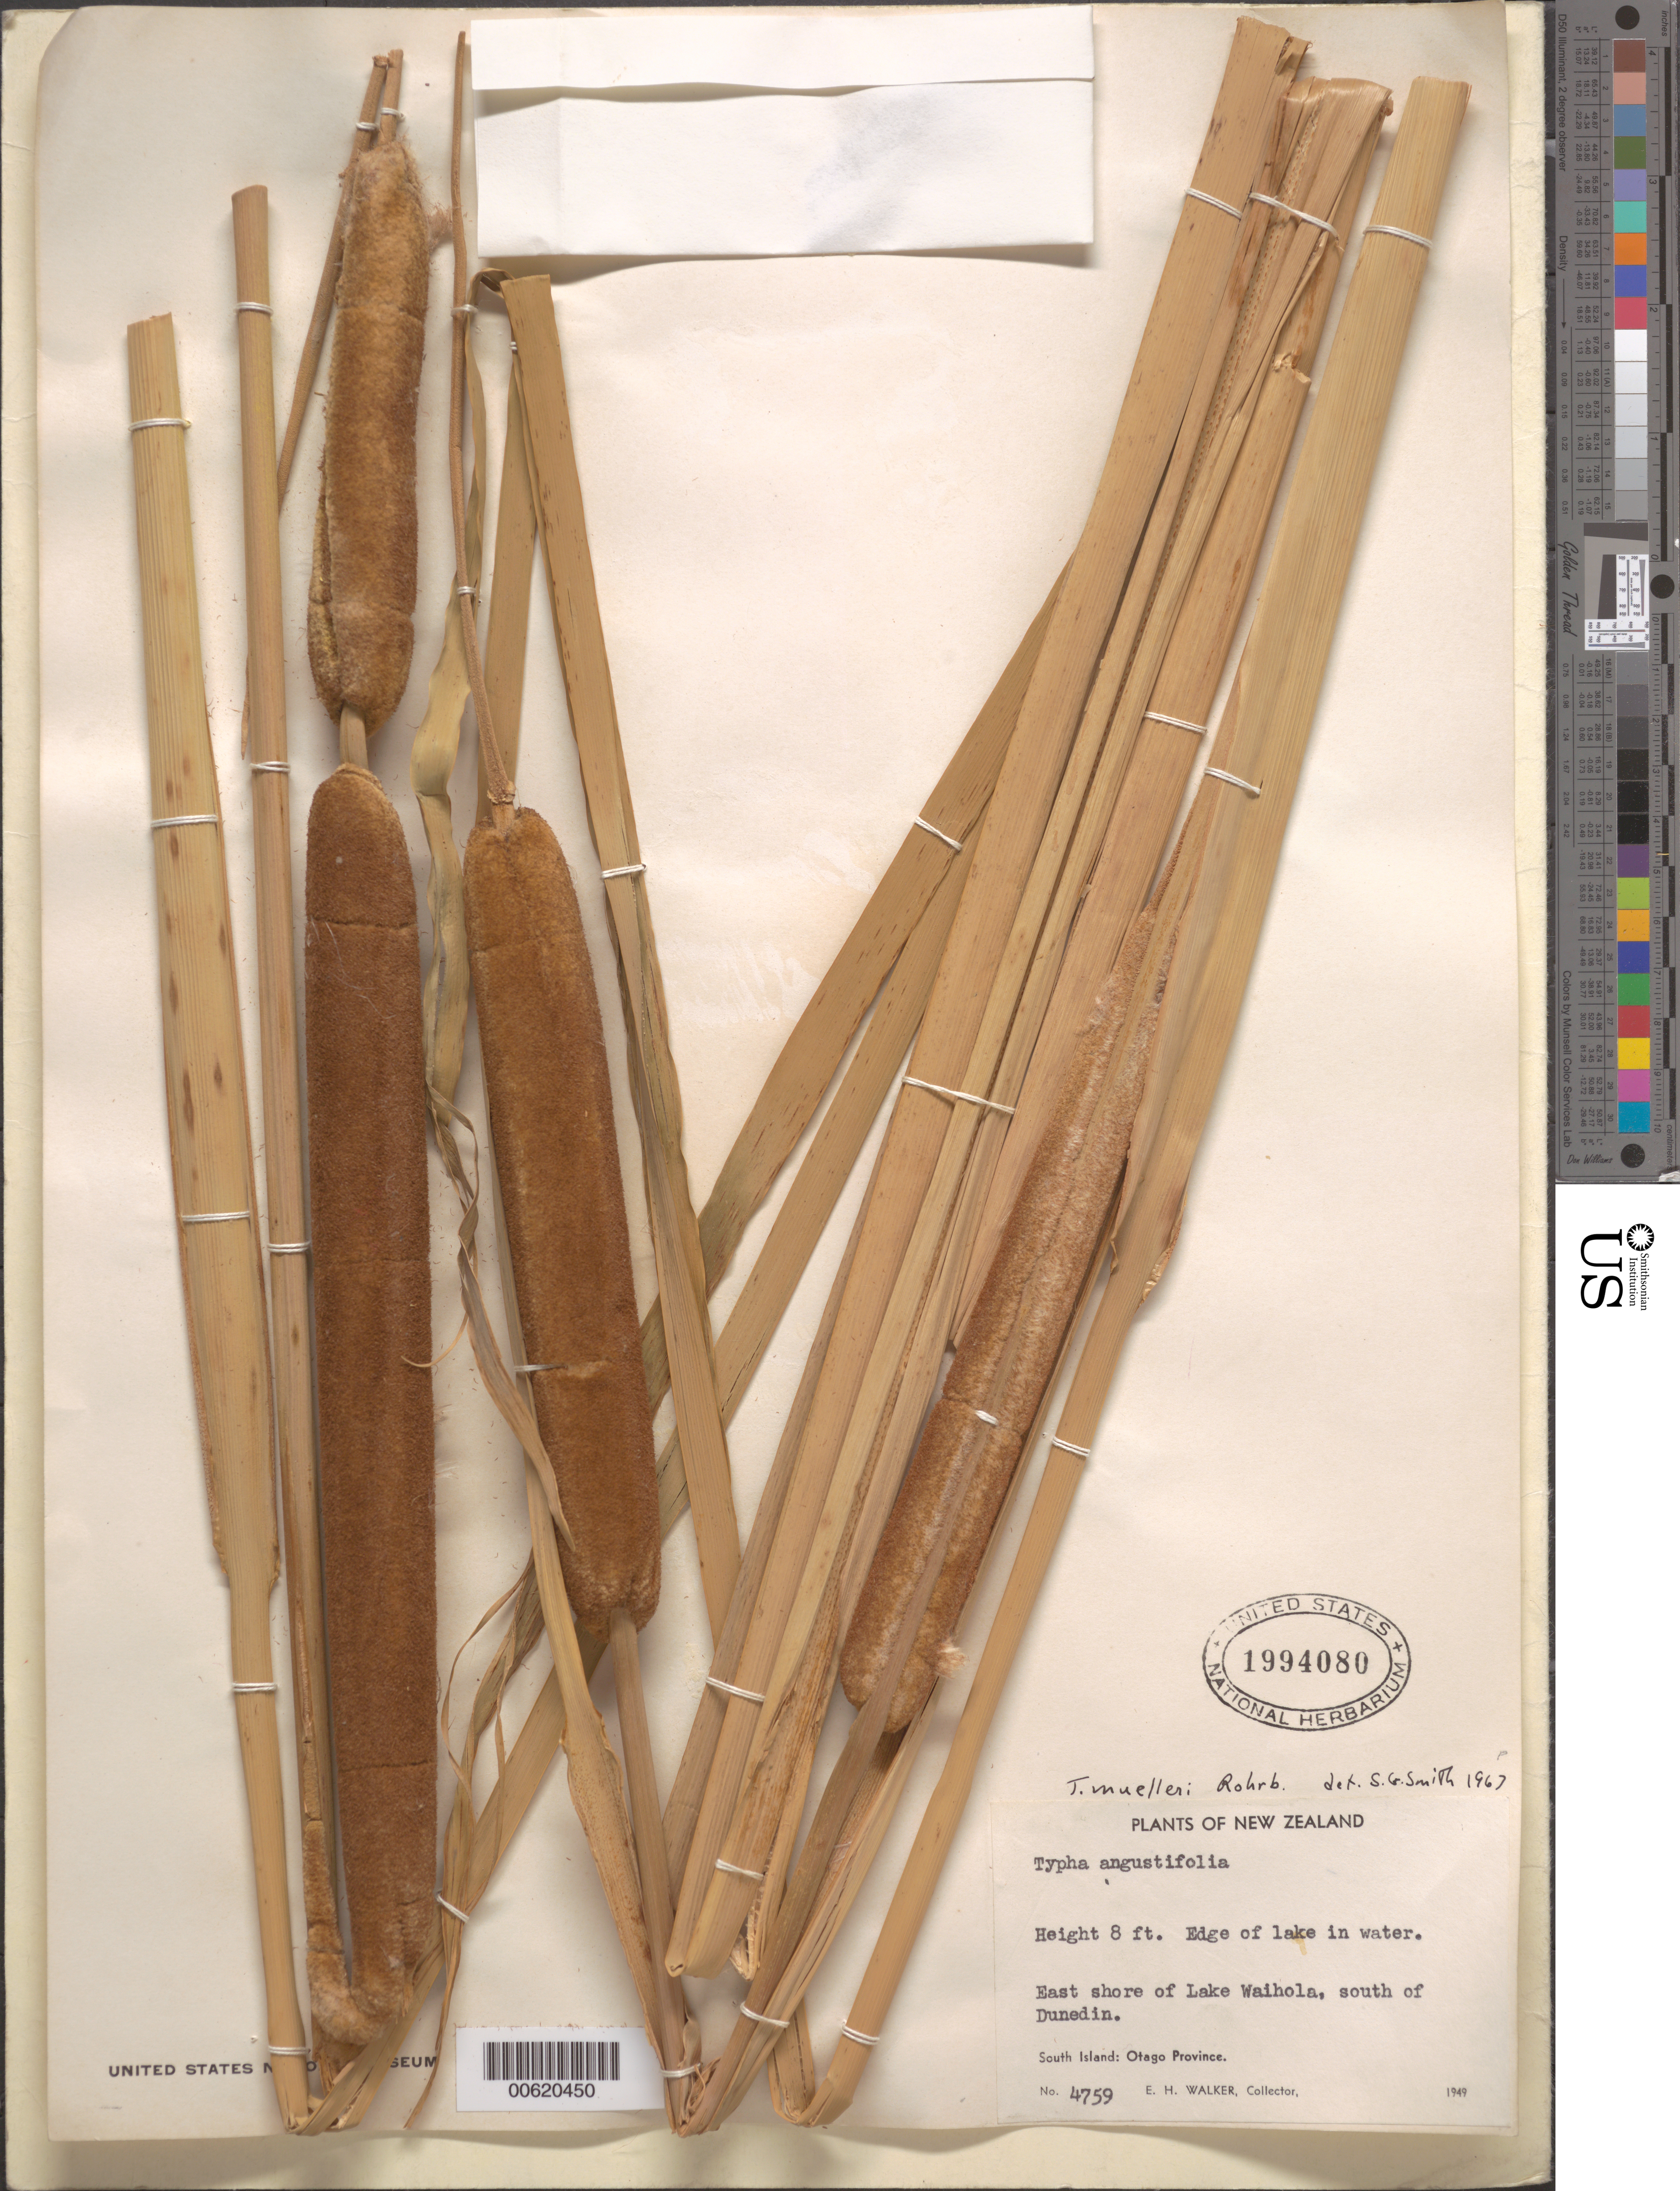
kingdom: Plantae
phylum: Tracheophyta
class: Liliopsida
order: Poales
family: Typhaceae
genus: Typha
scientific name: Typha muelleri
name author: Rohrb.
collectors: E. H. Walker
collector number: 4759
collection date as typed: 1949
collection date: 1949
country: New Zealand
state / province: Otago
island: South Island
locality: East shore of Lake Waihola, S of Dunedin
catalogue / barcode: US 1994080